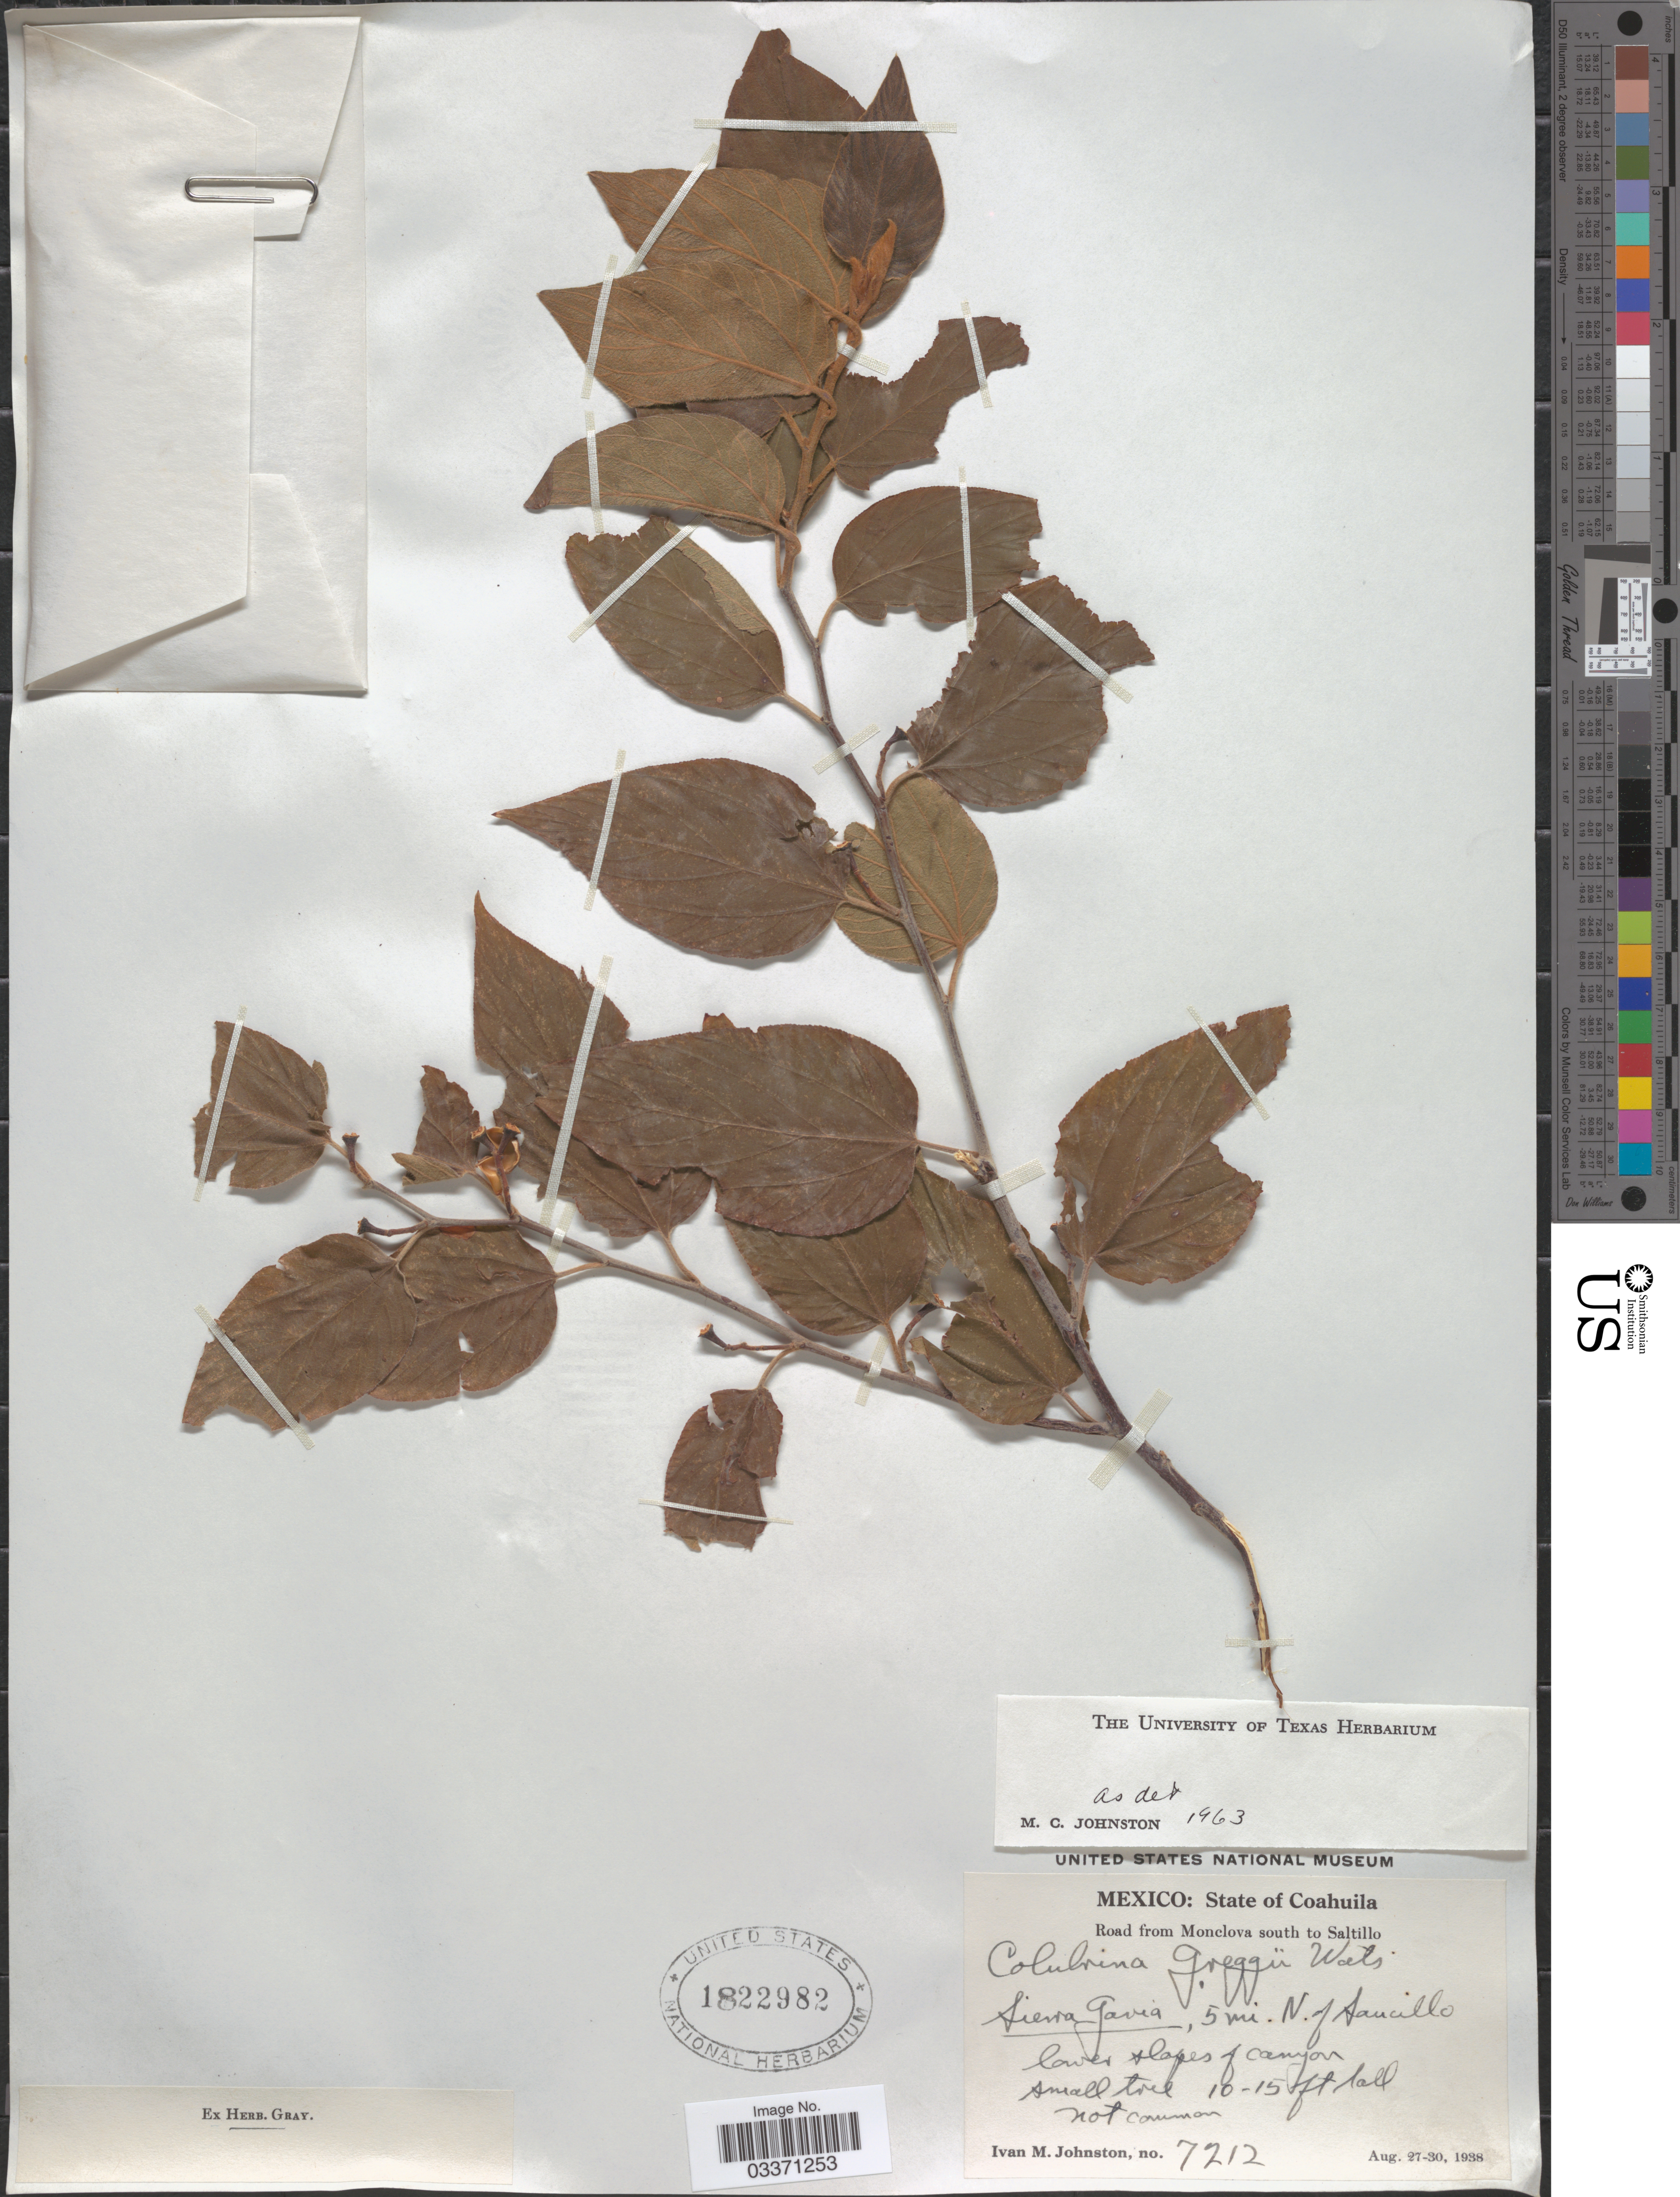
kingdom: Plantae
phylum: Tracheophyta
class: Magnoliopsida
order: Rosales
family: Rhamnaceae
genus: Colubrina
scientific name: Colubrina greggii var. greggii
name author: S. Watson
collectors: I.M. Johnston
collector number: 7212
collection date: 1938-08-27/1938-08-30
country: Mexico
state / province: Coahuila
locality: Road from Monclova south to Saltillo, Sierra Gavia, 5 mi. N. of Saucillo lower slopes of canyon.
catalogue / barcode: US 1822982